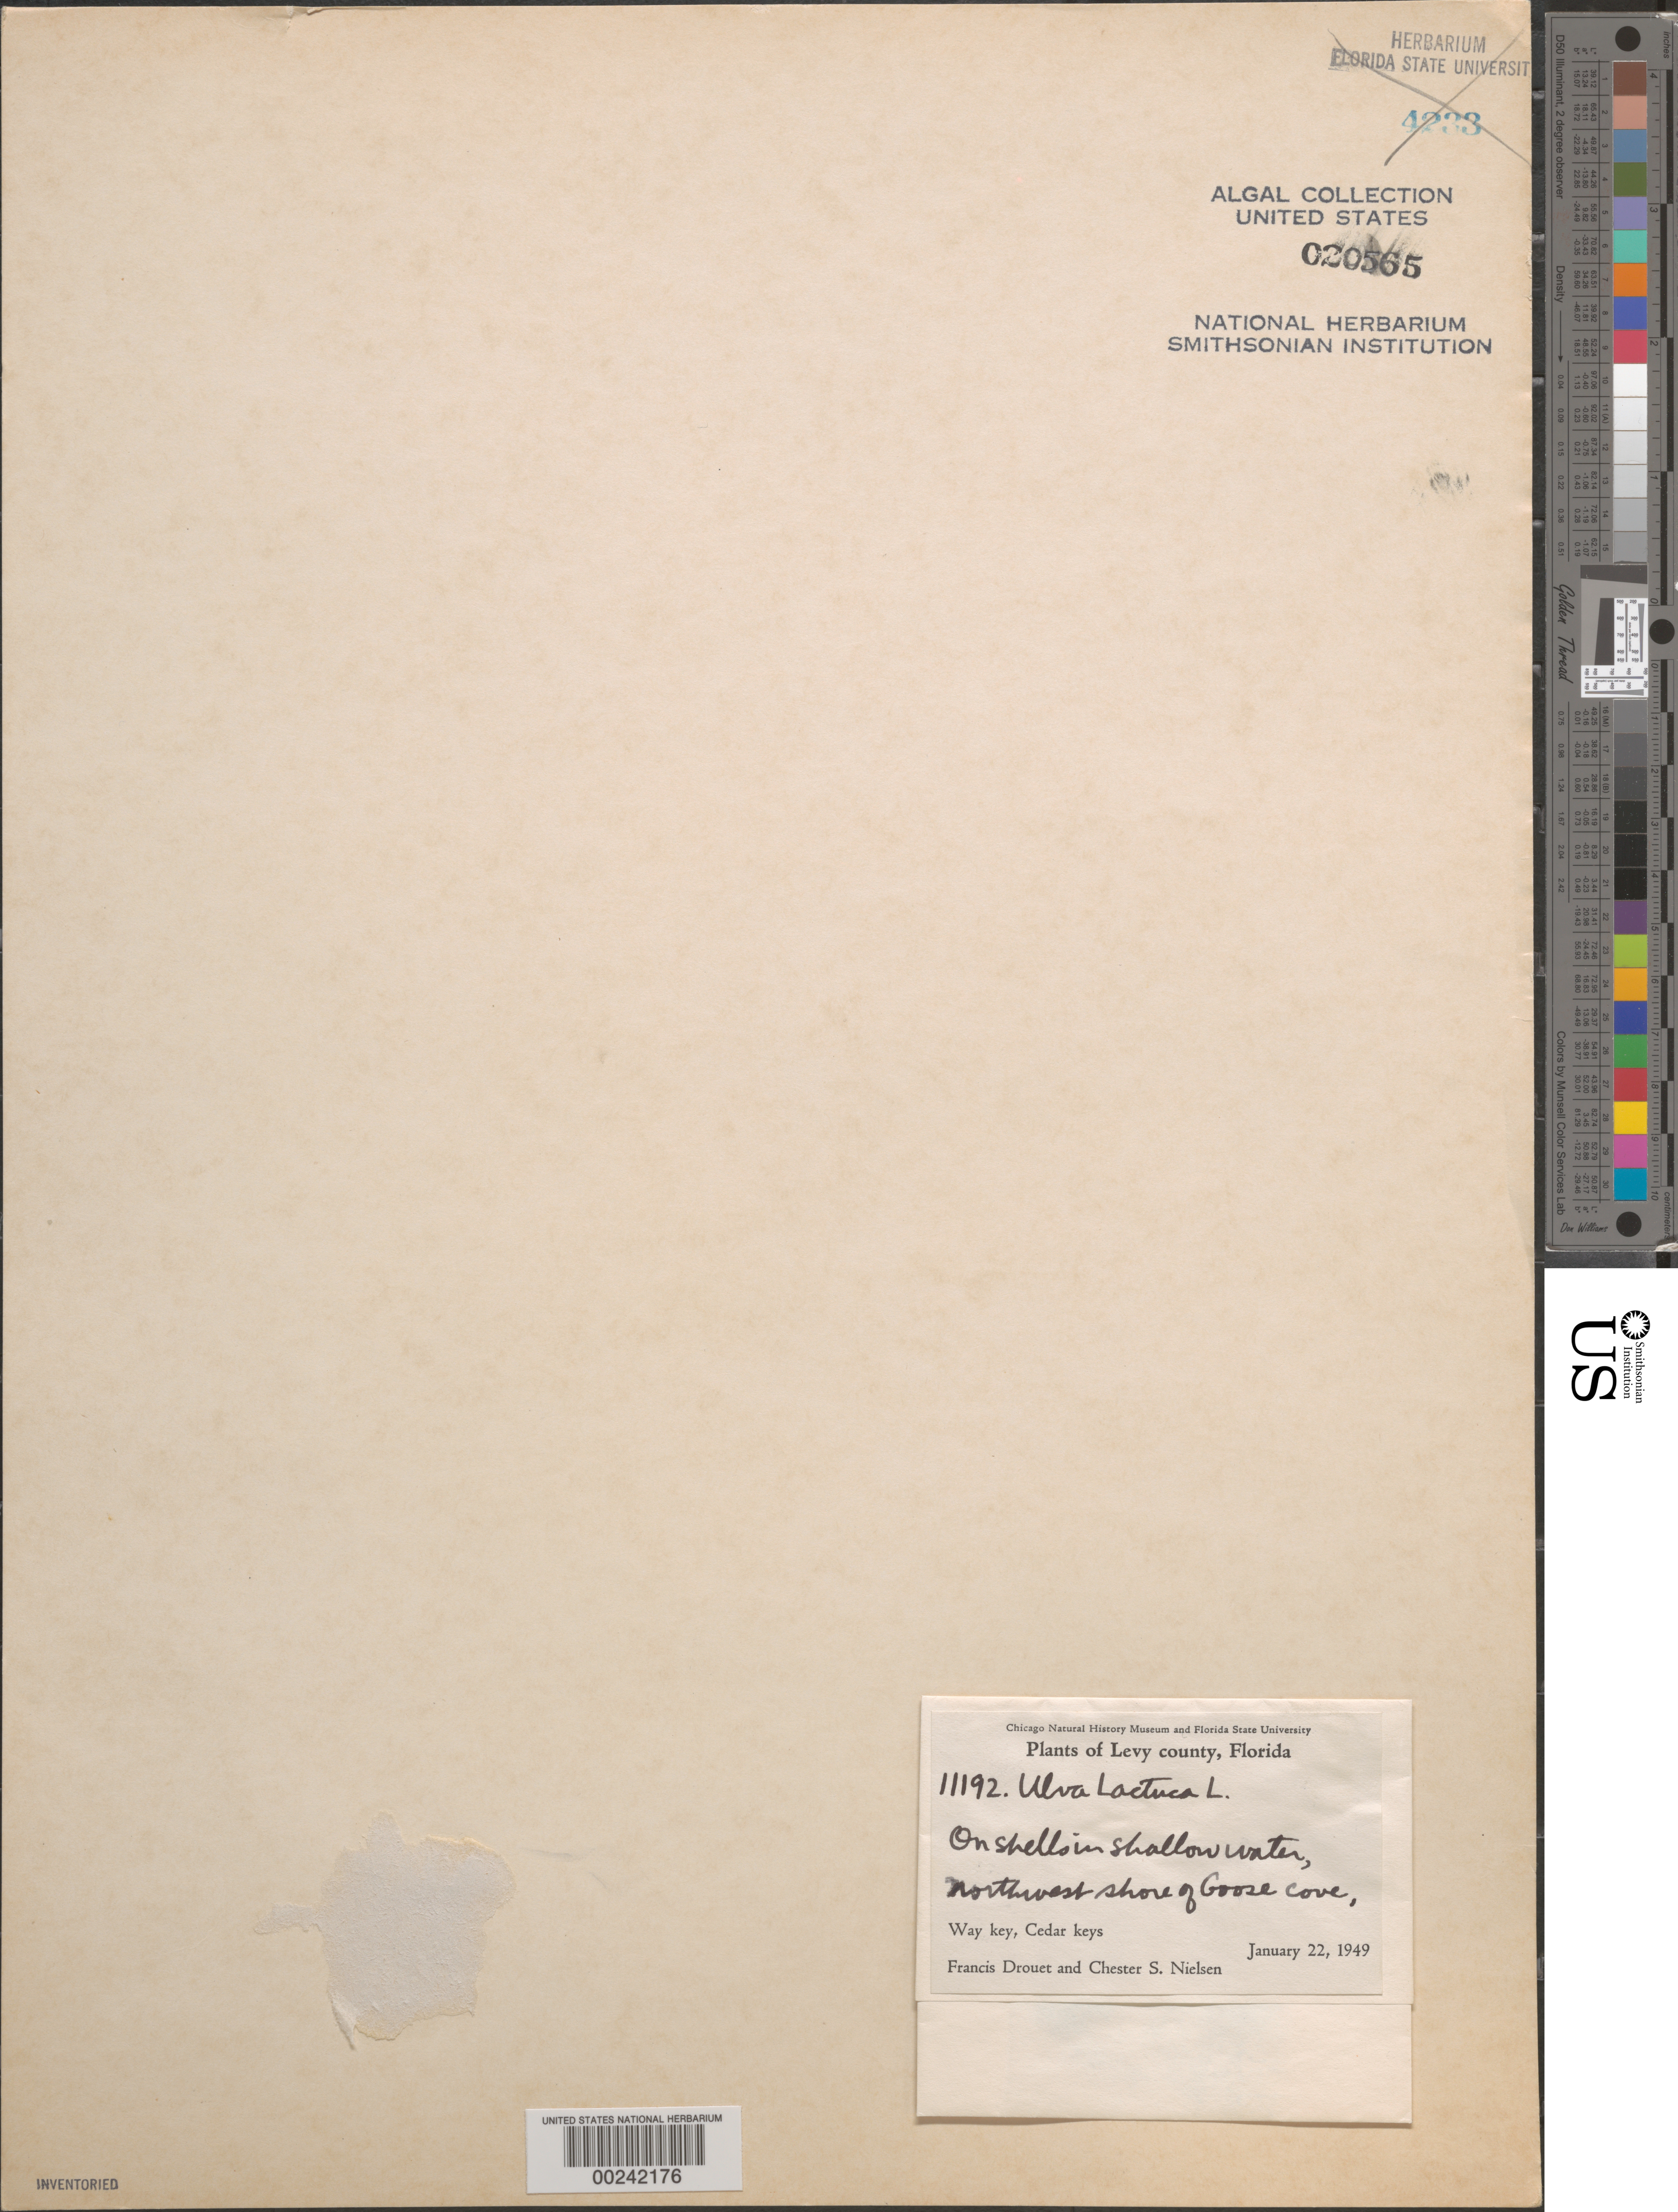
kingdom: Plantae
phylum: Chlorophyta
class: Ulvophyceae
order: Ulvales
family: Ulvaceae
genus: Ulva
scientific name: Ulva lactuca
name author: L.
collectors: F. E. Drouet & C. S. Nielsen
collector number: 11192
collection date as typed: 22 Jan 1949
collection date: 1949-01-22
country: United States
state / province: Florida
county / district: Levy County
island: Way Key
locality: Goose Cove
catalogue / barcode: US 20565